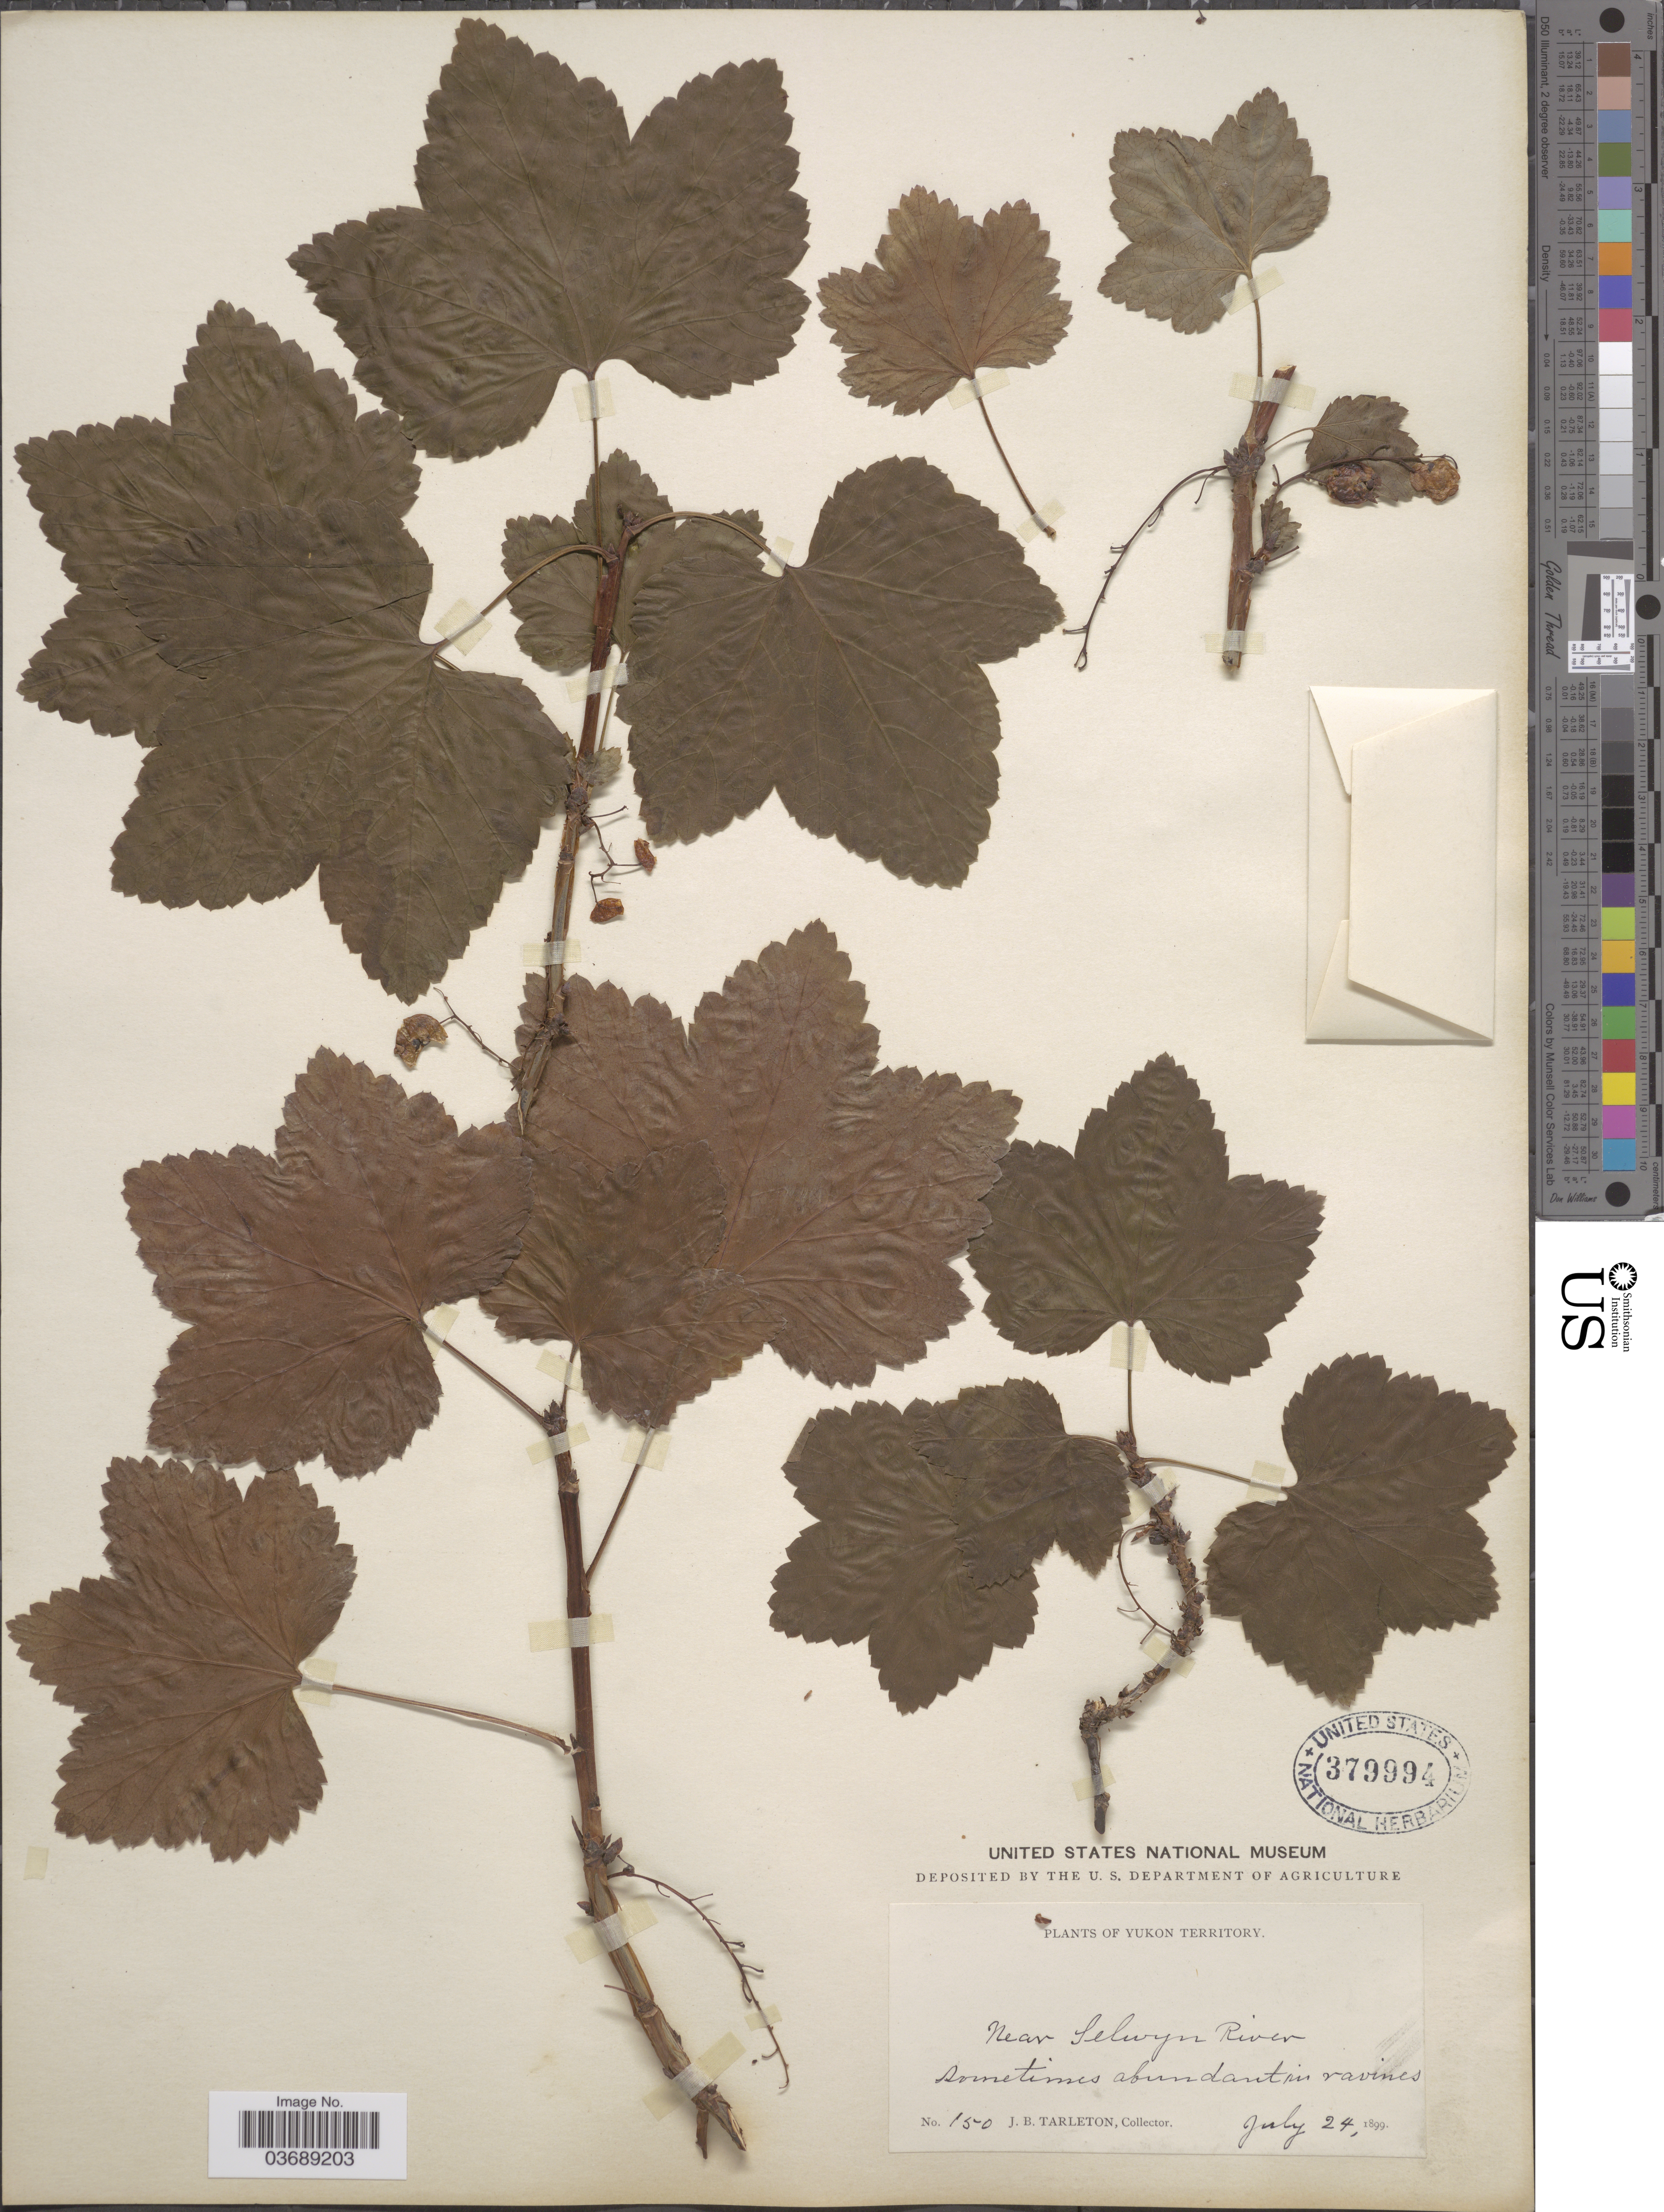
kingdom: Plantae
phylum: Tracheophyta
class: Magnoliopsida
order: Saxifragales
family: Grossulariaceae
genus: Ribes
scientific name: Ribes triste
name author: Pall.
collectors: J. Tarleton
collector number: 150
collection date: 1899-07-24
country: Canada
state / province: Yukon Territory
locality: Near Selwyn River.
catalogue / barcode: US 379994